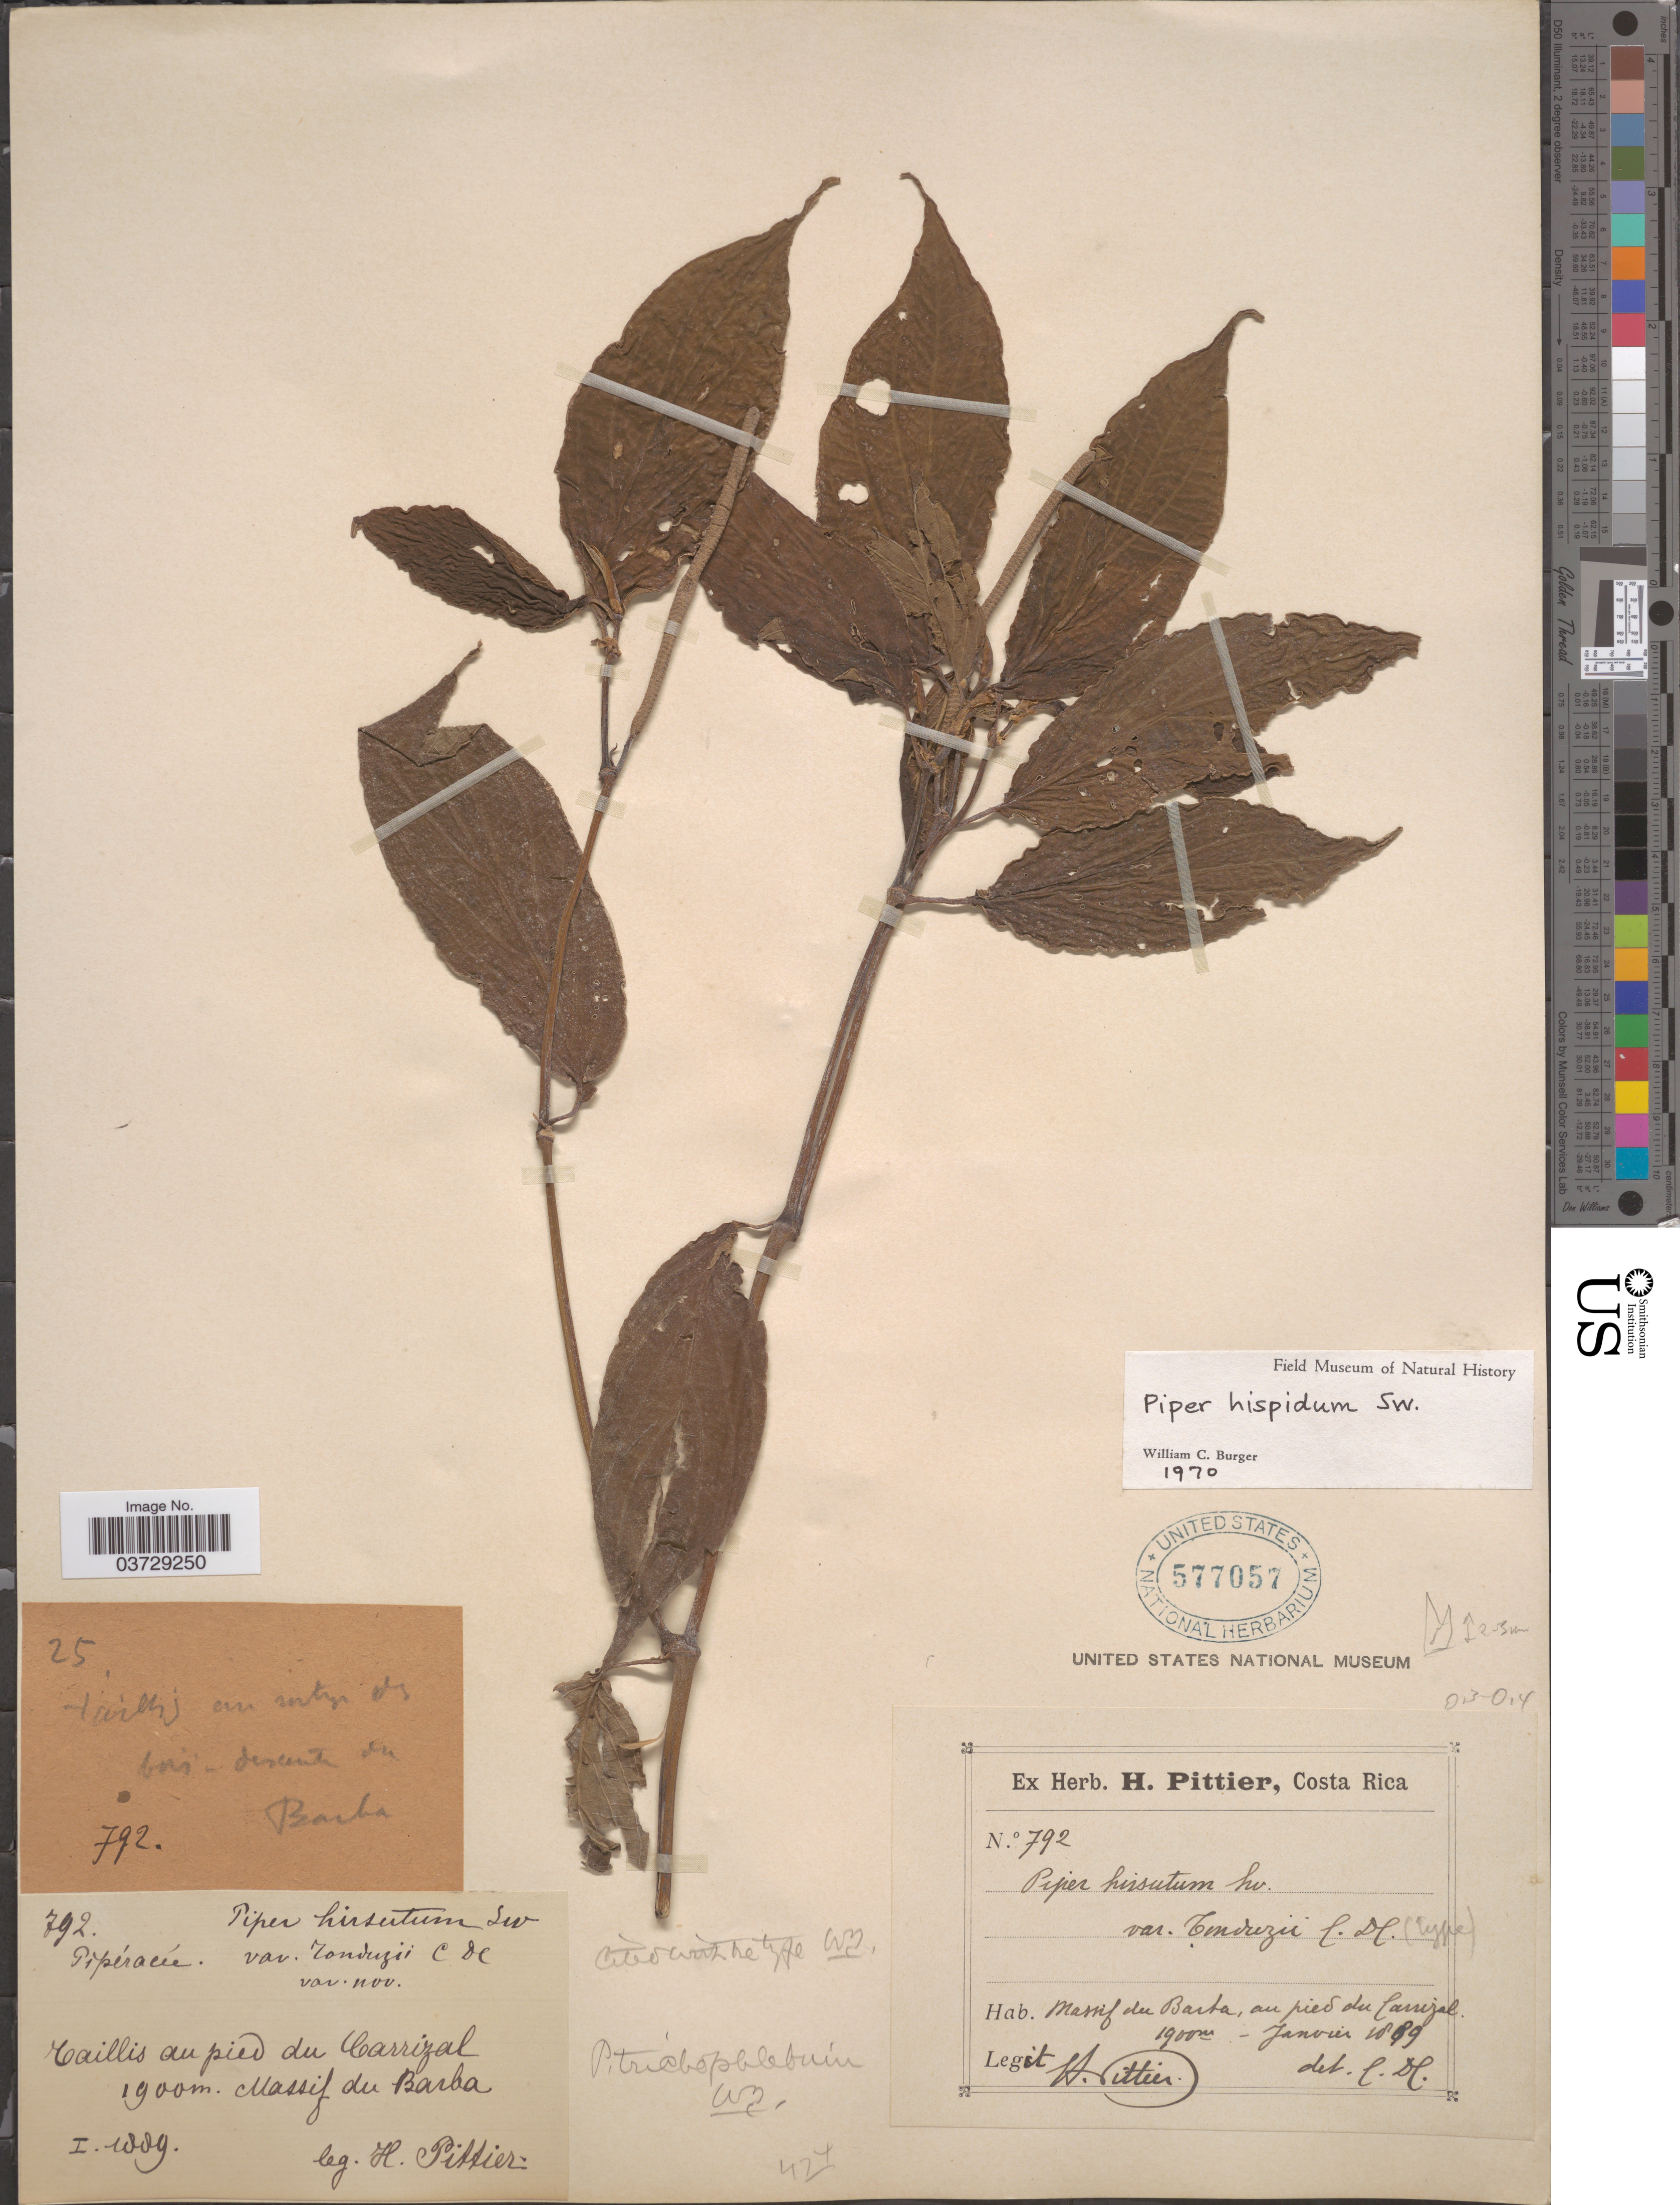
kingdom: Plantae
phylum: Tracheophyta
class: Magnoliopsida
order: Piperales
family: Piperaceae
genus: Piper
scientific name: Piper hispidum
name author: Sw.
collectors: H. F. Pittier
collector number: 792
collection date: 1889-01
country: Costa Rica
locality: Massif du Barba, Caillis au pied du Carrizal.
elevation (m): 1900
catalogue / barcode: US 577057